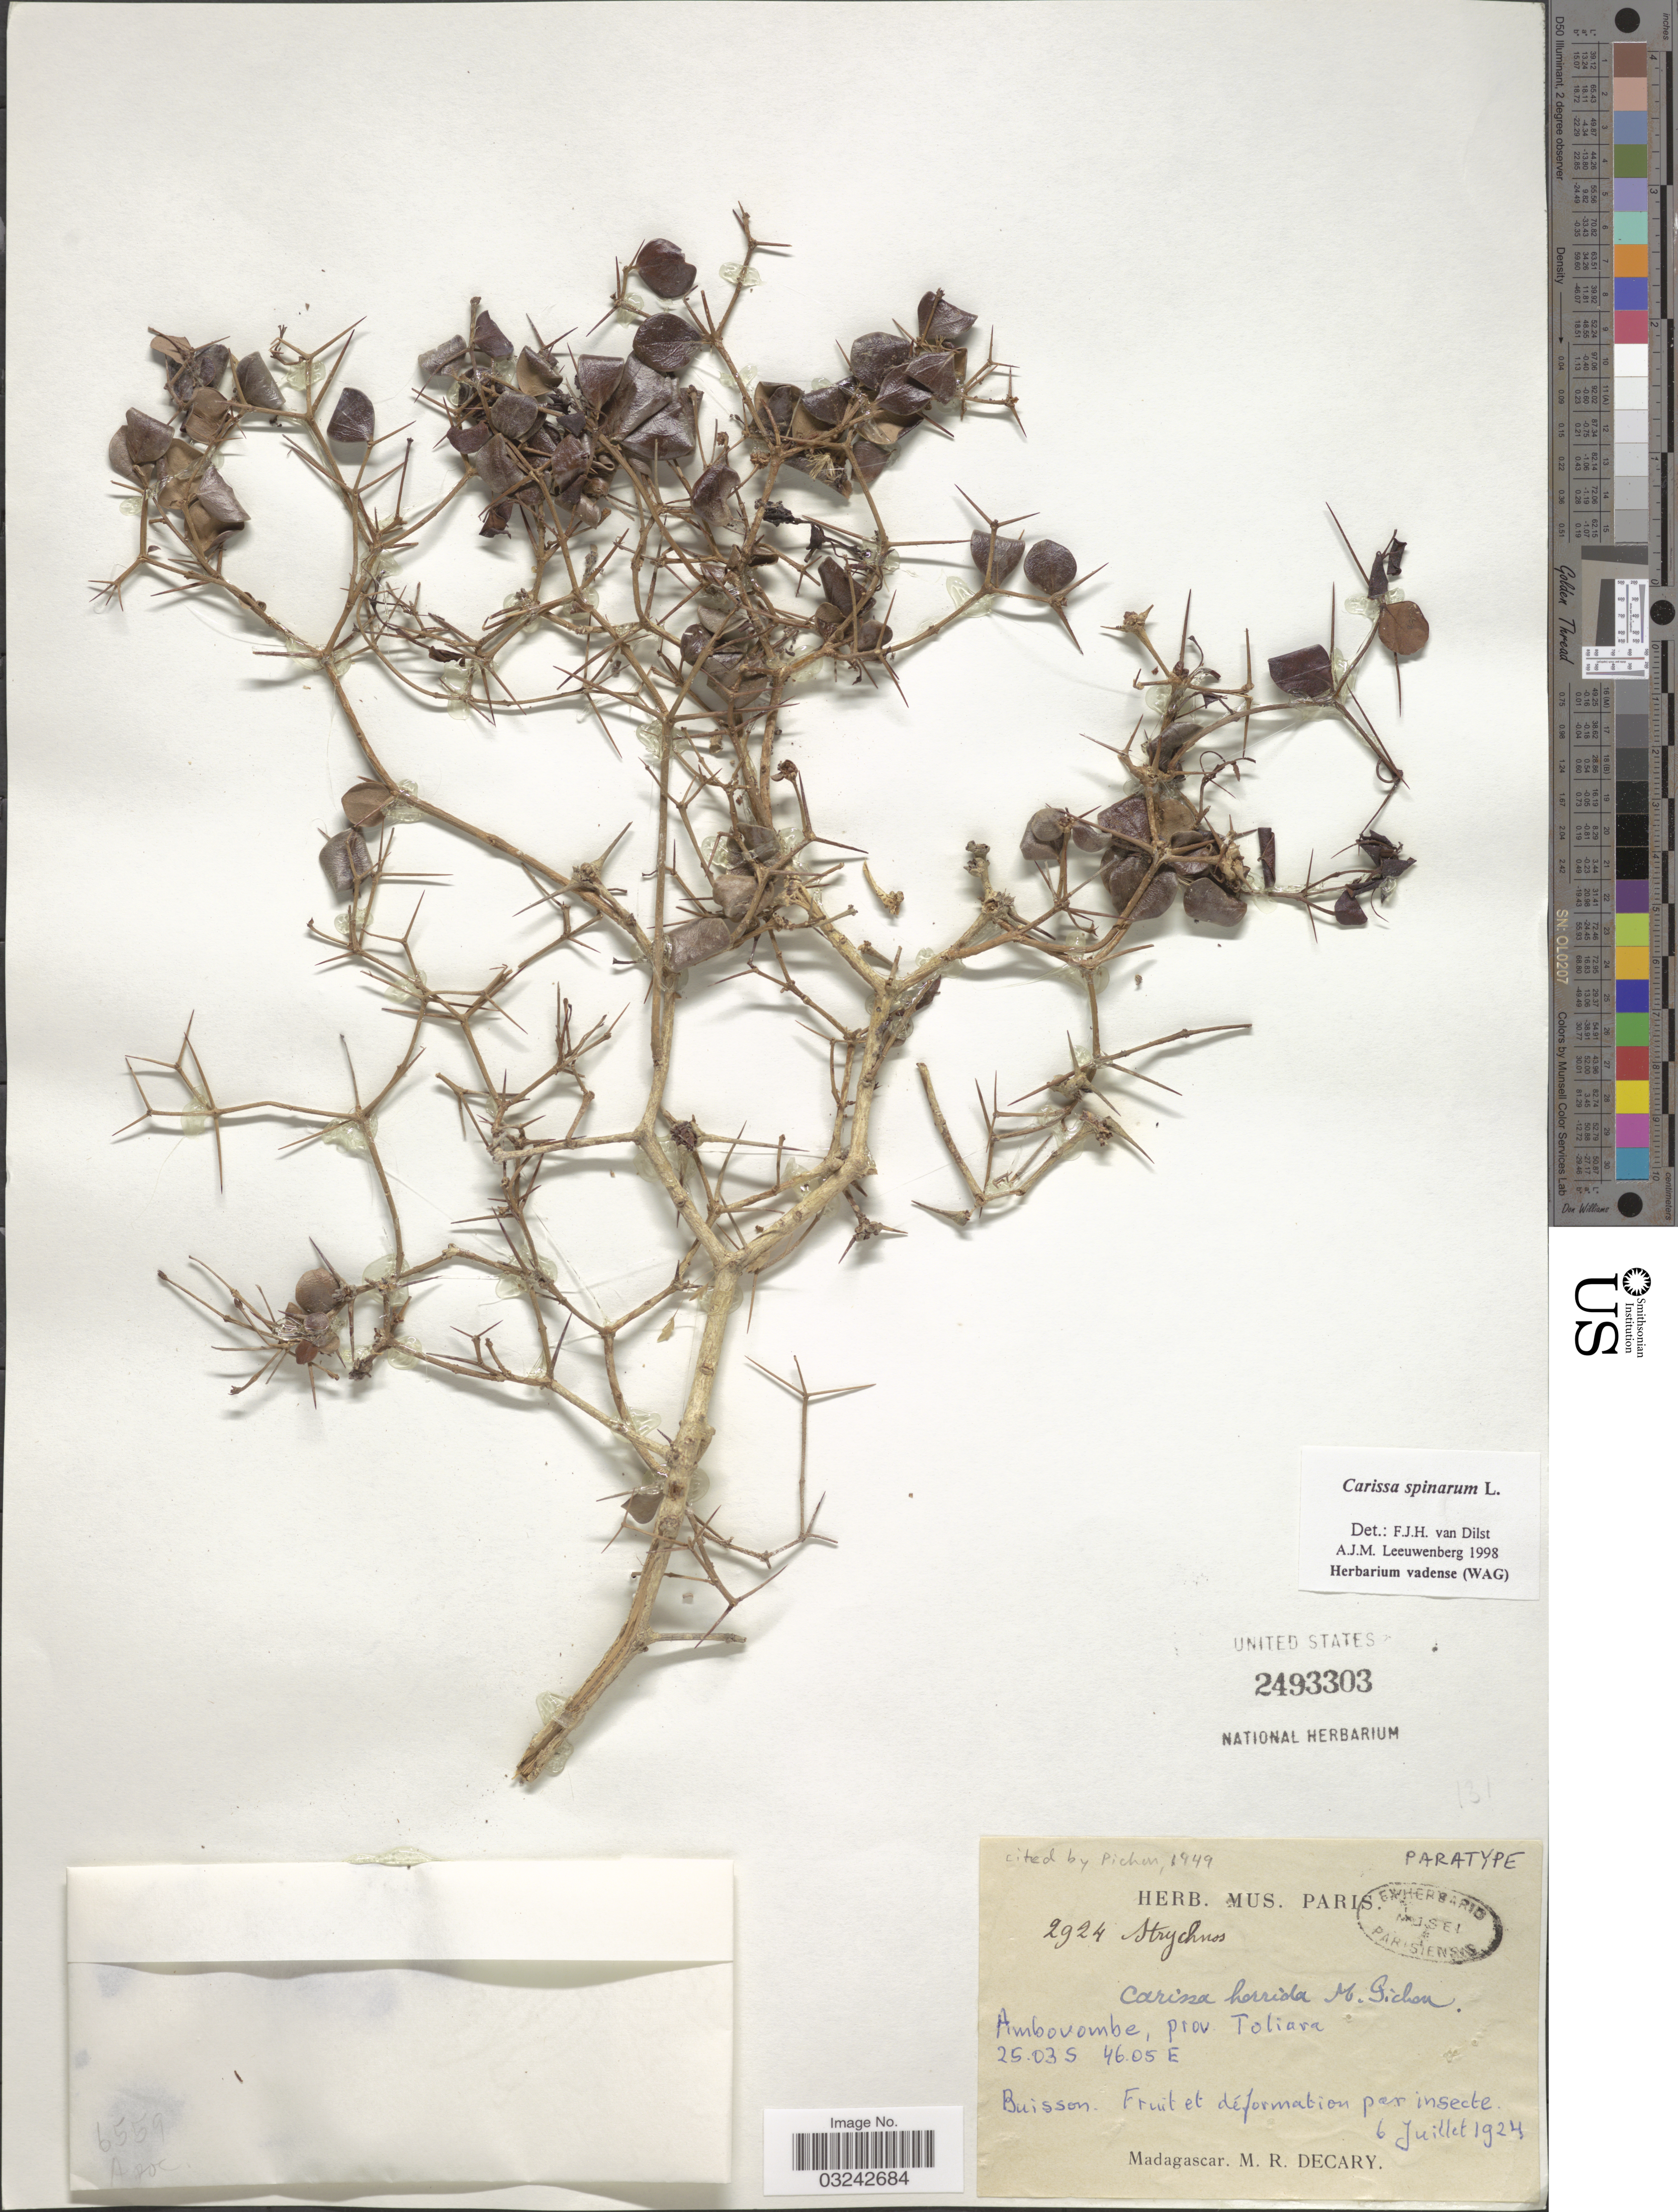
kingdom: Plantae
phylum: Tracheophyta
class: Magnoliopsida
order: Gentianales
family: Apocynaceae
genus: Carissa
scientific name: Carissa spinarum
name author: L.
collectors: R. Decary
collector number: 2924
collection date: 1924-07-06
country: Madagascar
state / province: Androy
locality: Ambovombe.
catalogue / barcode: US 2493303